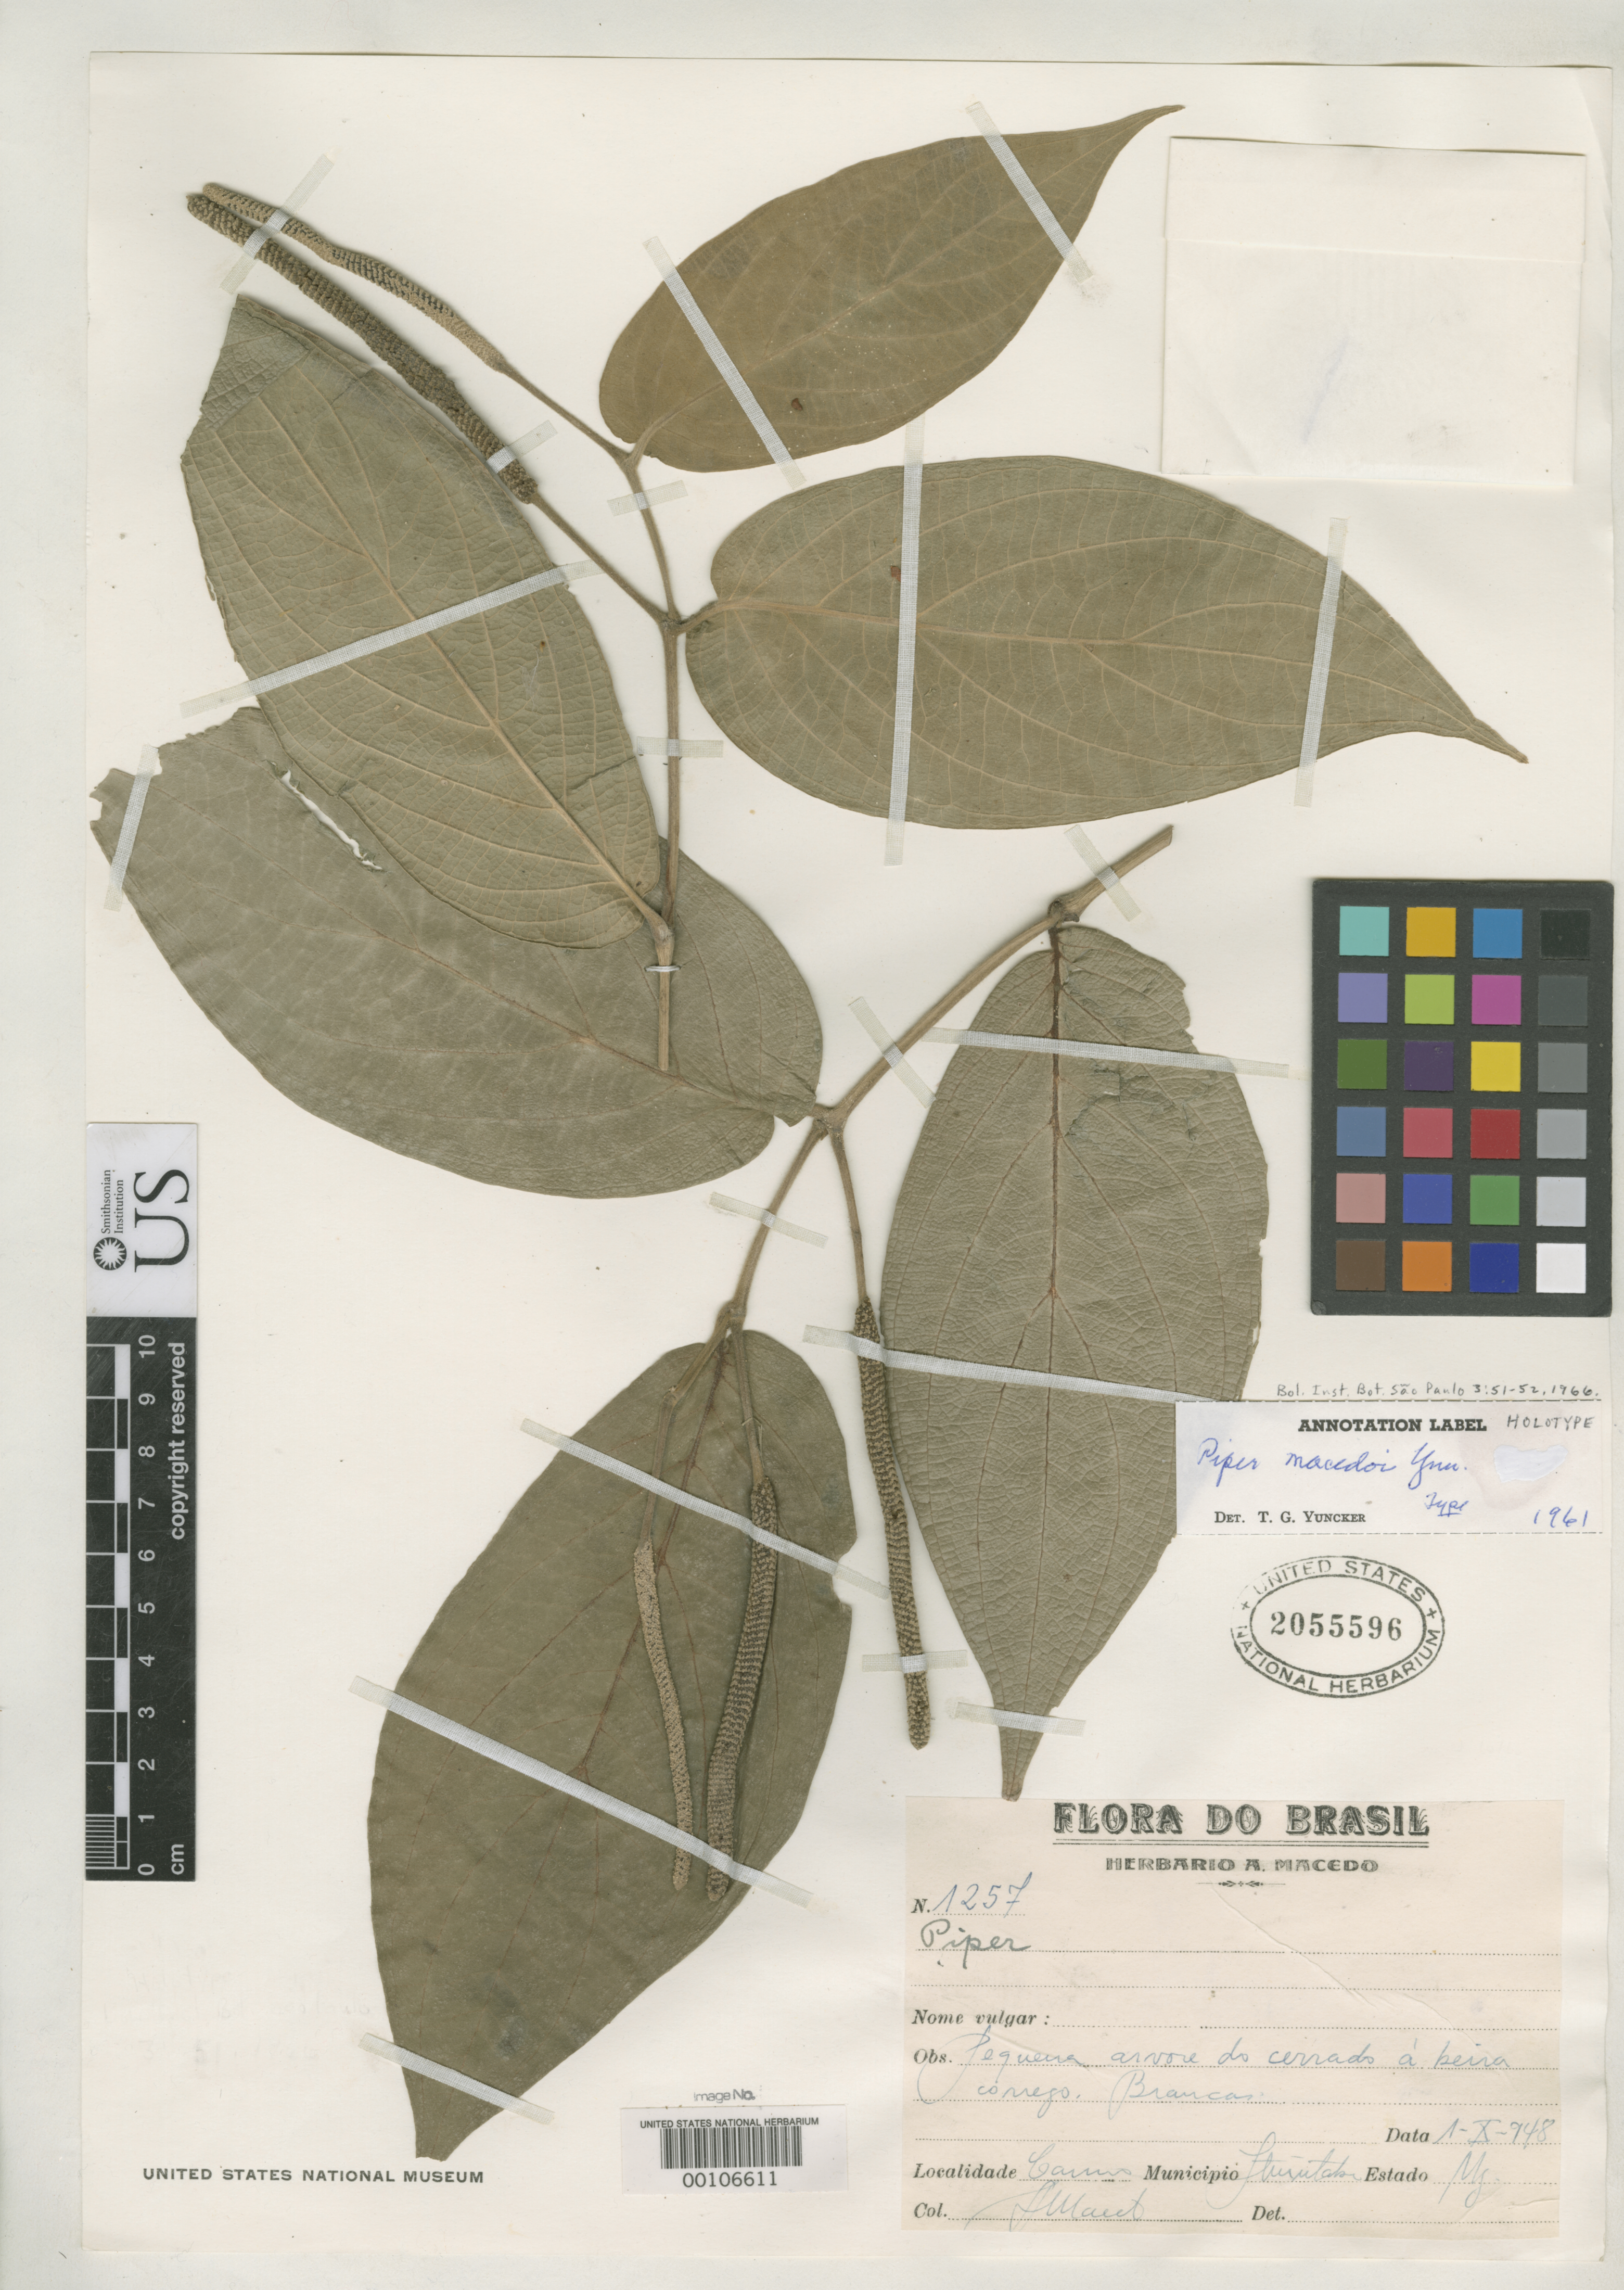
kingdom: Plantae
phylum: Tracheophyta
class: Magnoliopsida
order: Piperales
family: Piperaceae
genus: Piper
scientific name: Piper macedoi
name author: Yunck.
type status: Holotype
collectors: A. Macedo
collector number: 1257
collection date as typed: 01 Oct 1948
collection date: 1948-10-01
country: Brazil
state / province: Minas Gerais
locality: Ituiutaba, Carma.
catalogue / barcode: US 2055596